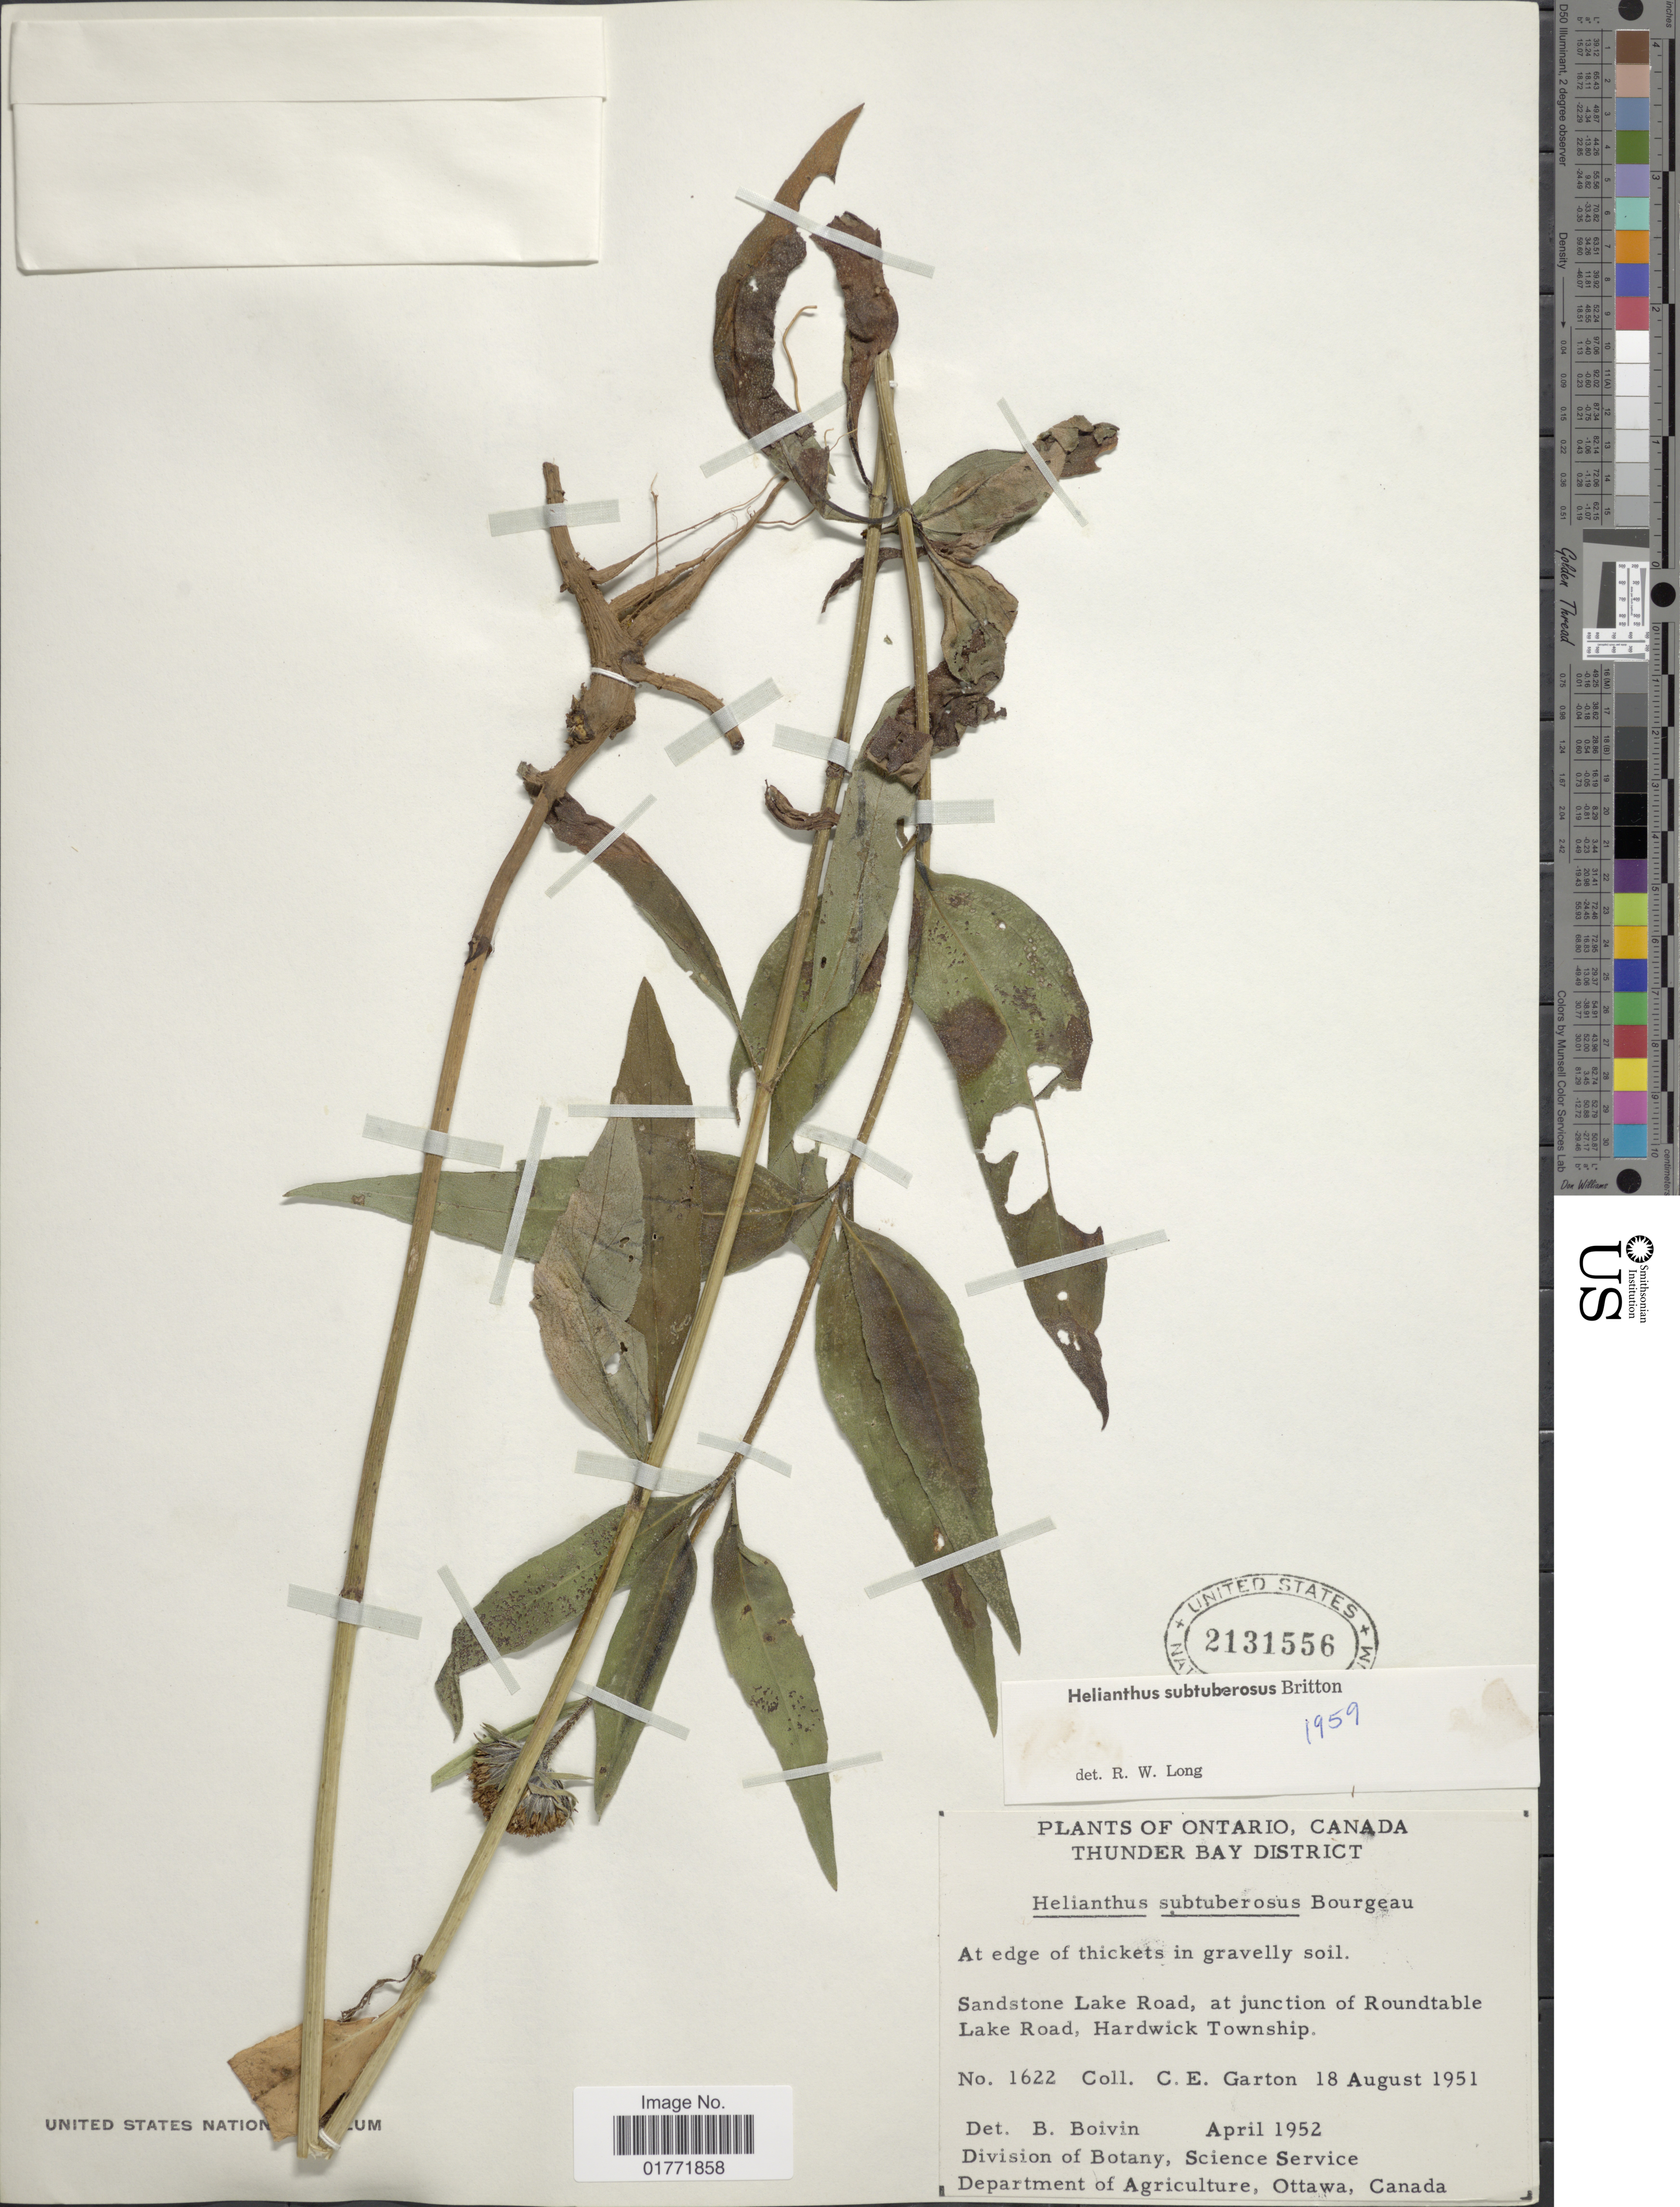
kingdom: Plantae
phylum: Tracheophyta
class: Magnoliopsida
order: Asterales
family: Asteraceae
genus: Helianthus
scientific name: Helianthus subtuberosus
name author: Bourg.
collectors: C. E. Garton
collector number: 1622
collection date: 1951-08-18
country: Canada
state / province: Ontario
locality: Ontario, Canada, Thunder Bay District. Sandstone Lake Road, at junction of Roundtable Lake Road,Hardwick Township.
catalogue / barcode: US 2131556